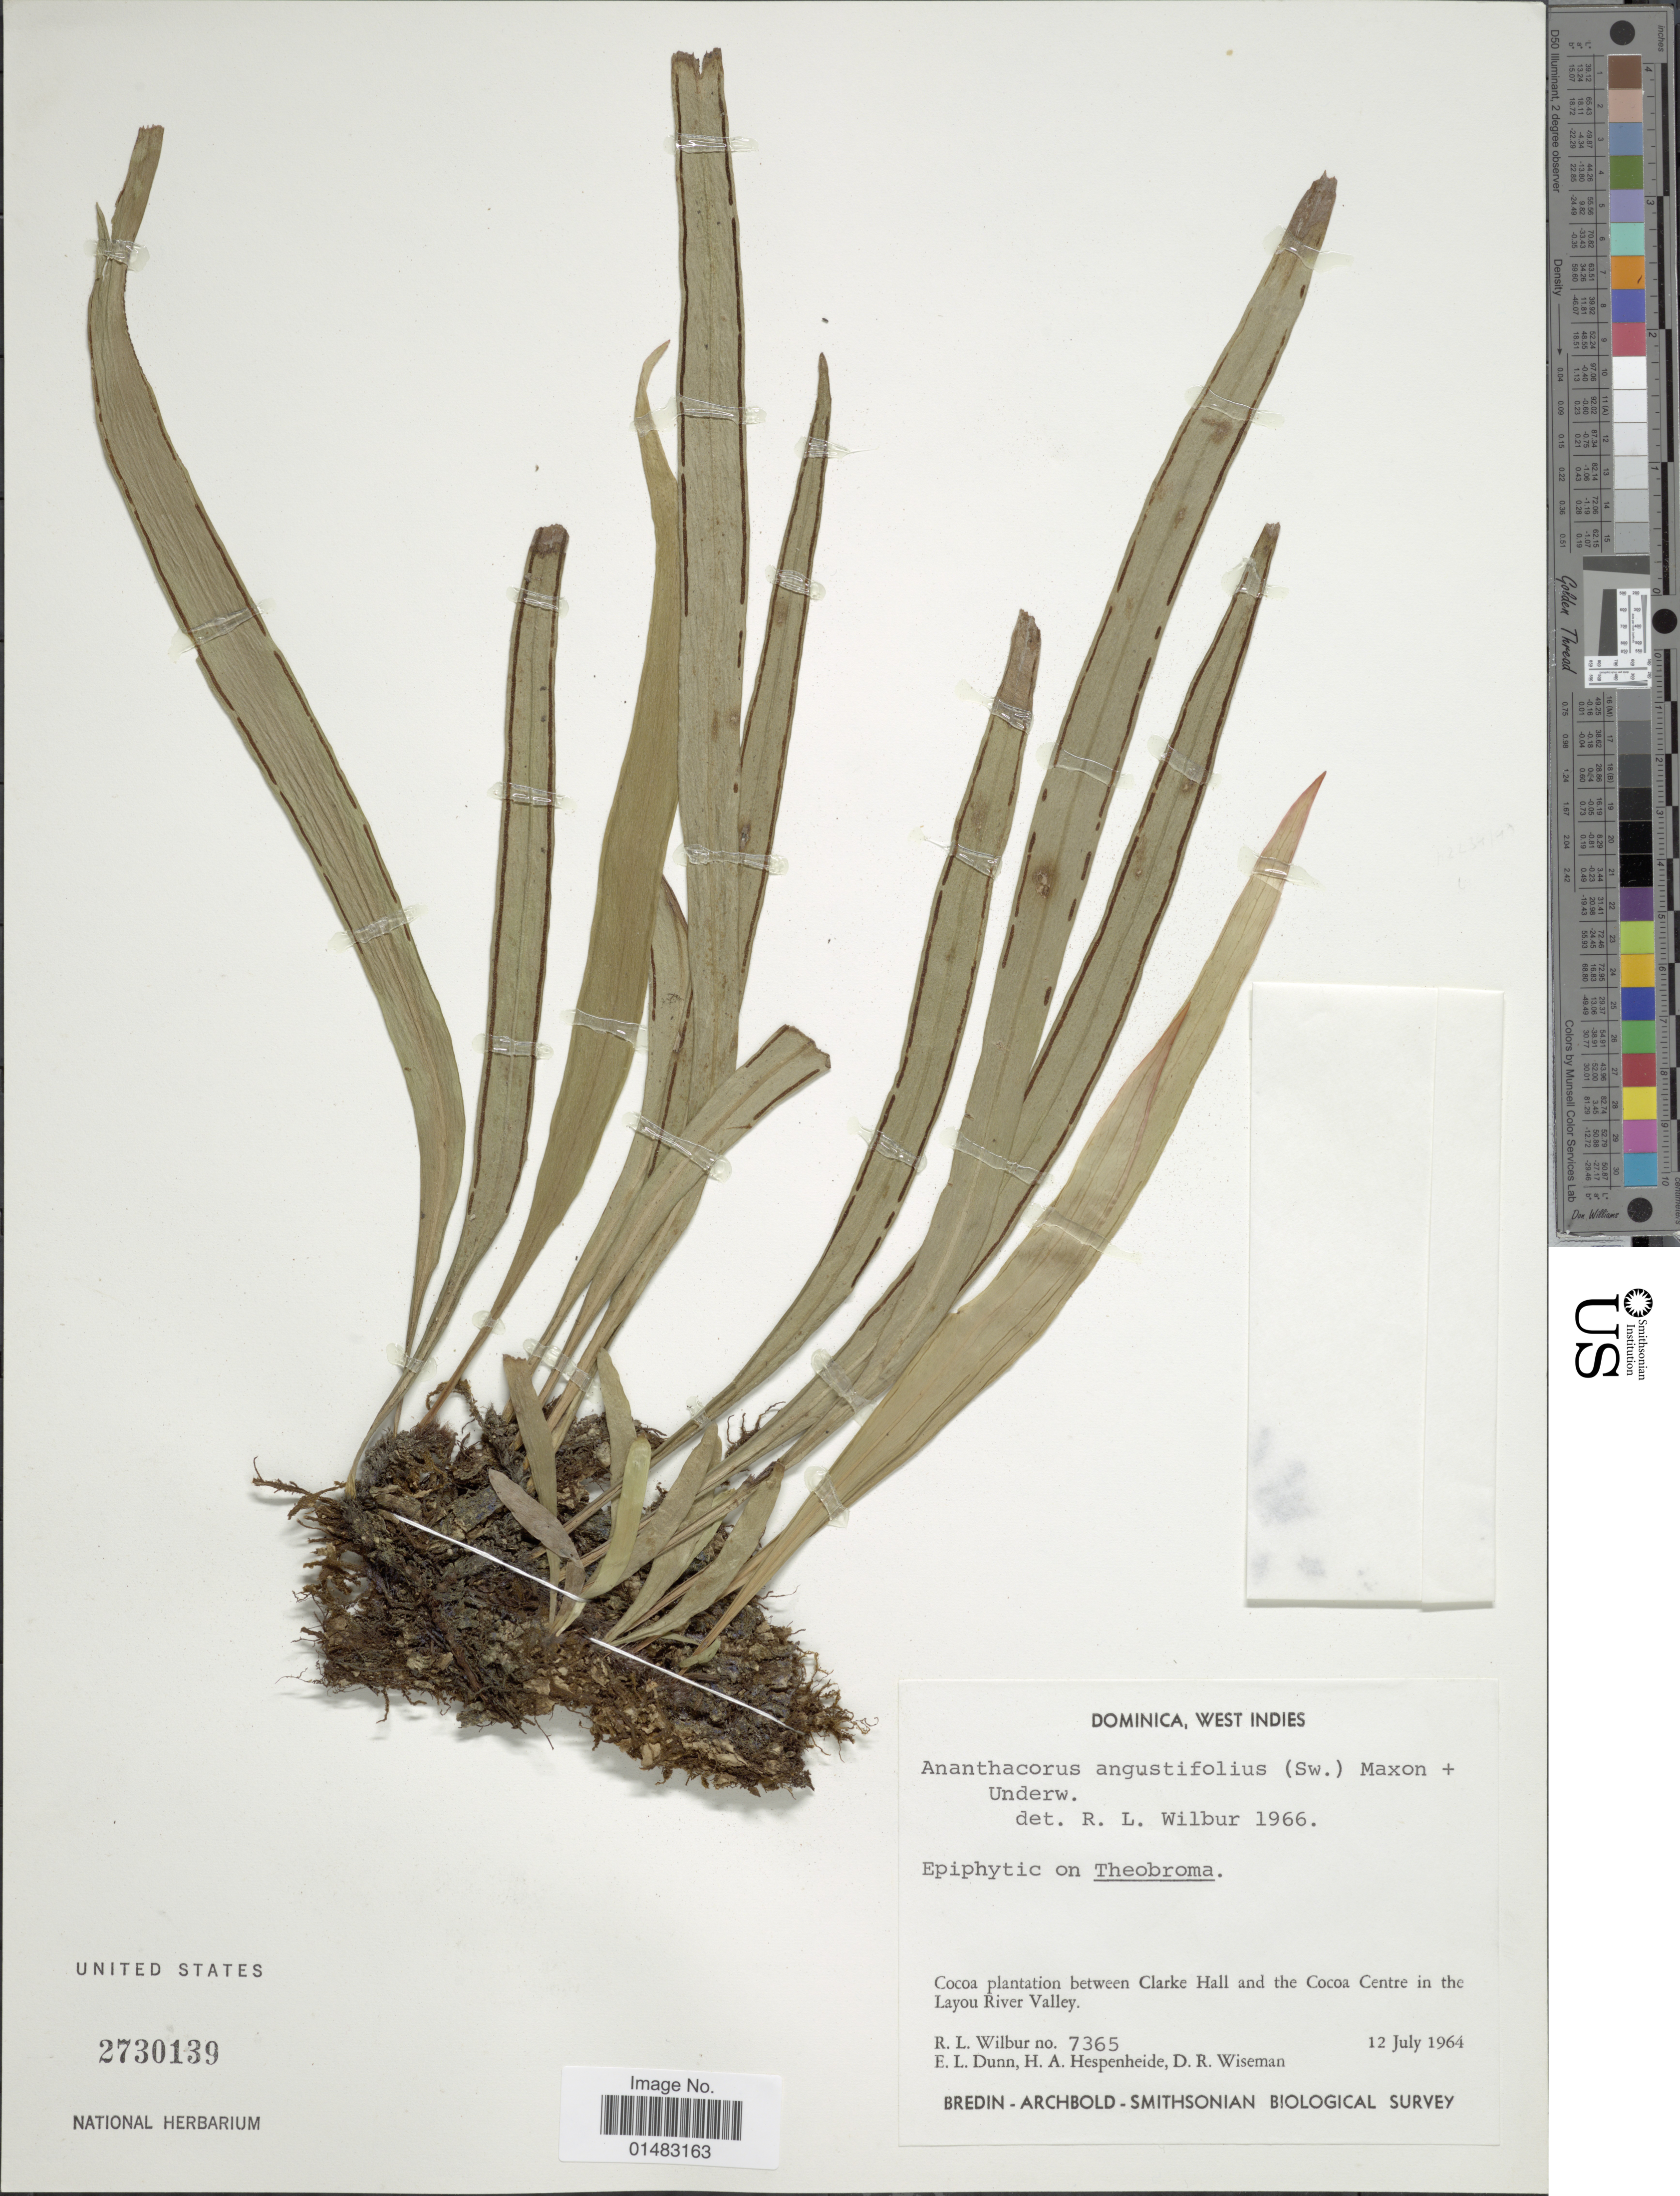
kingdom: Plantae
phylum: Tracheophyta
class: Polypodiopsida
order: Polypodiales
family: Pteridaceae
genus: Ananthacorus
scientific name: Ananthacorus angustifolius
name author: (Sw.) Underw. & Maxon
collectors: R. L. Wilbur, E. Dunn, H. A. Hespenheide & D. R. Wiseman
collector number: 7365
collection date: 1964-07-12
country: Dominica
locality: Cocoa plantation between Clarke Hall and the Cocao Centre in the Layou River Valley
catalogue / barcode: US 2730139